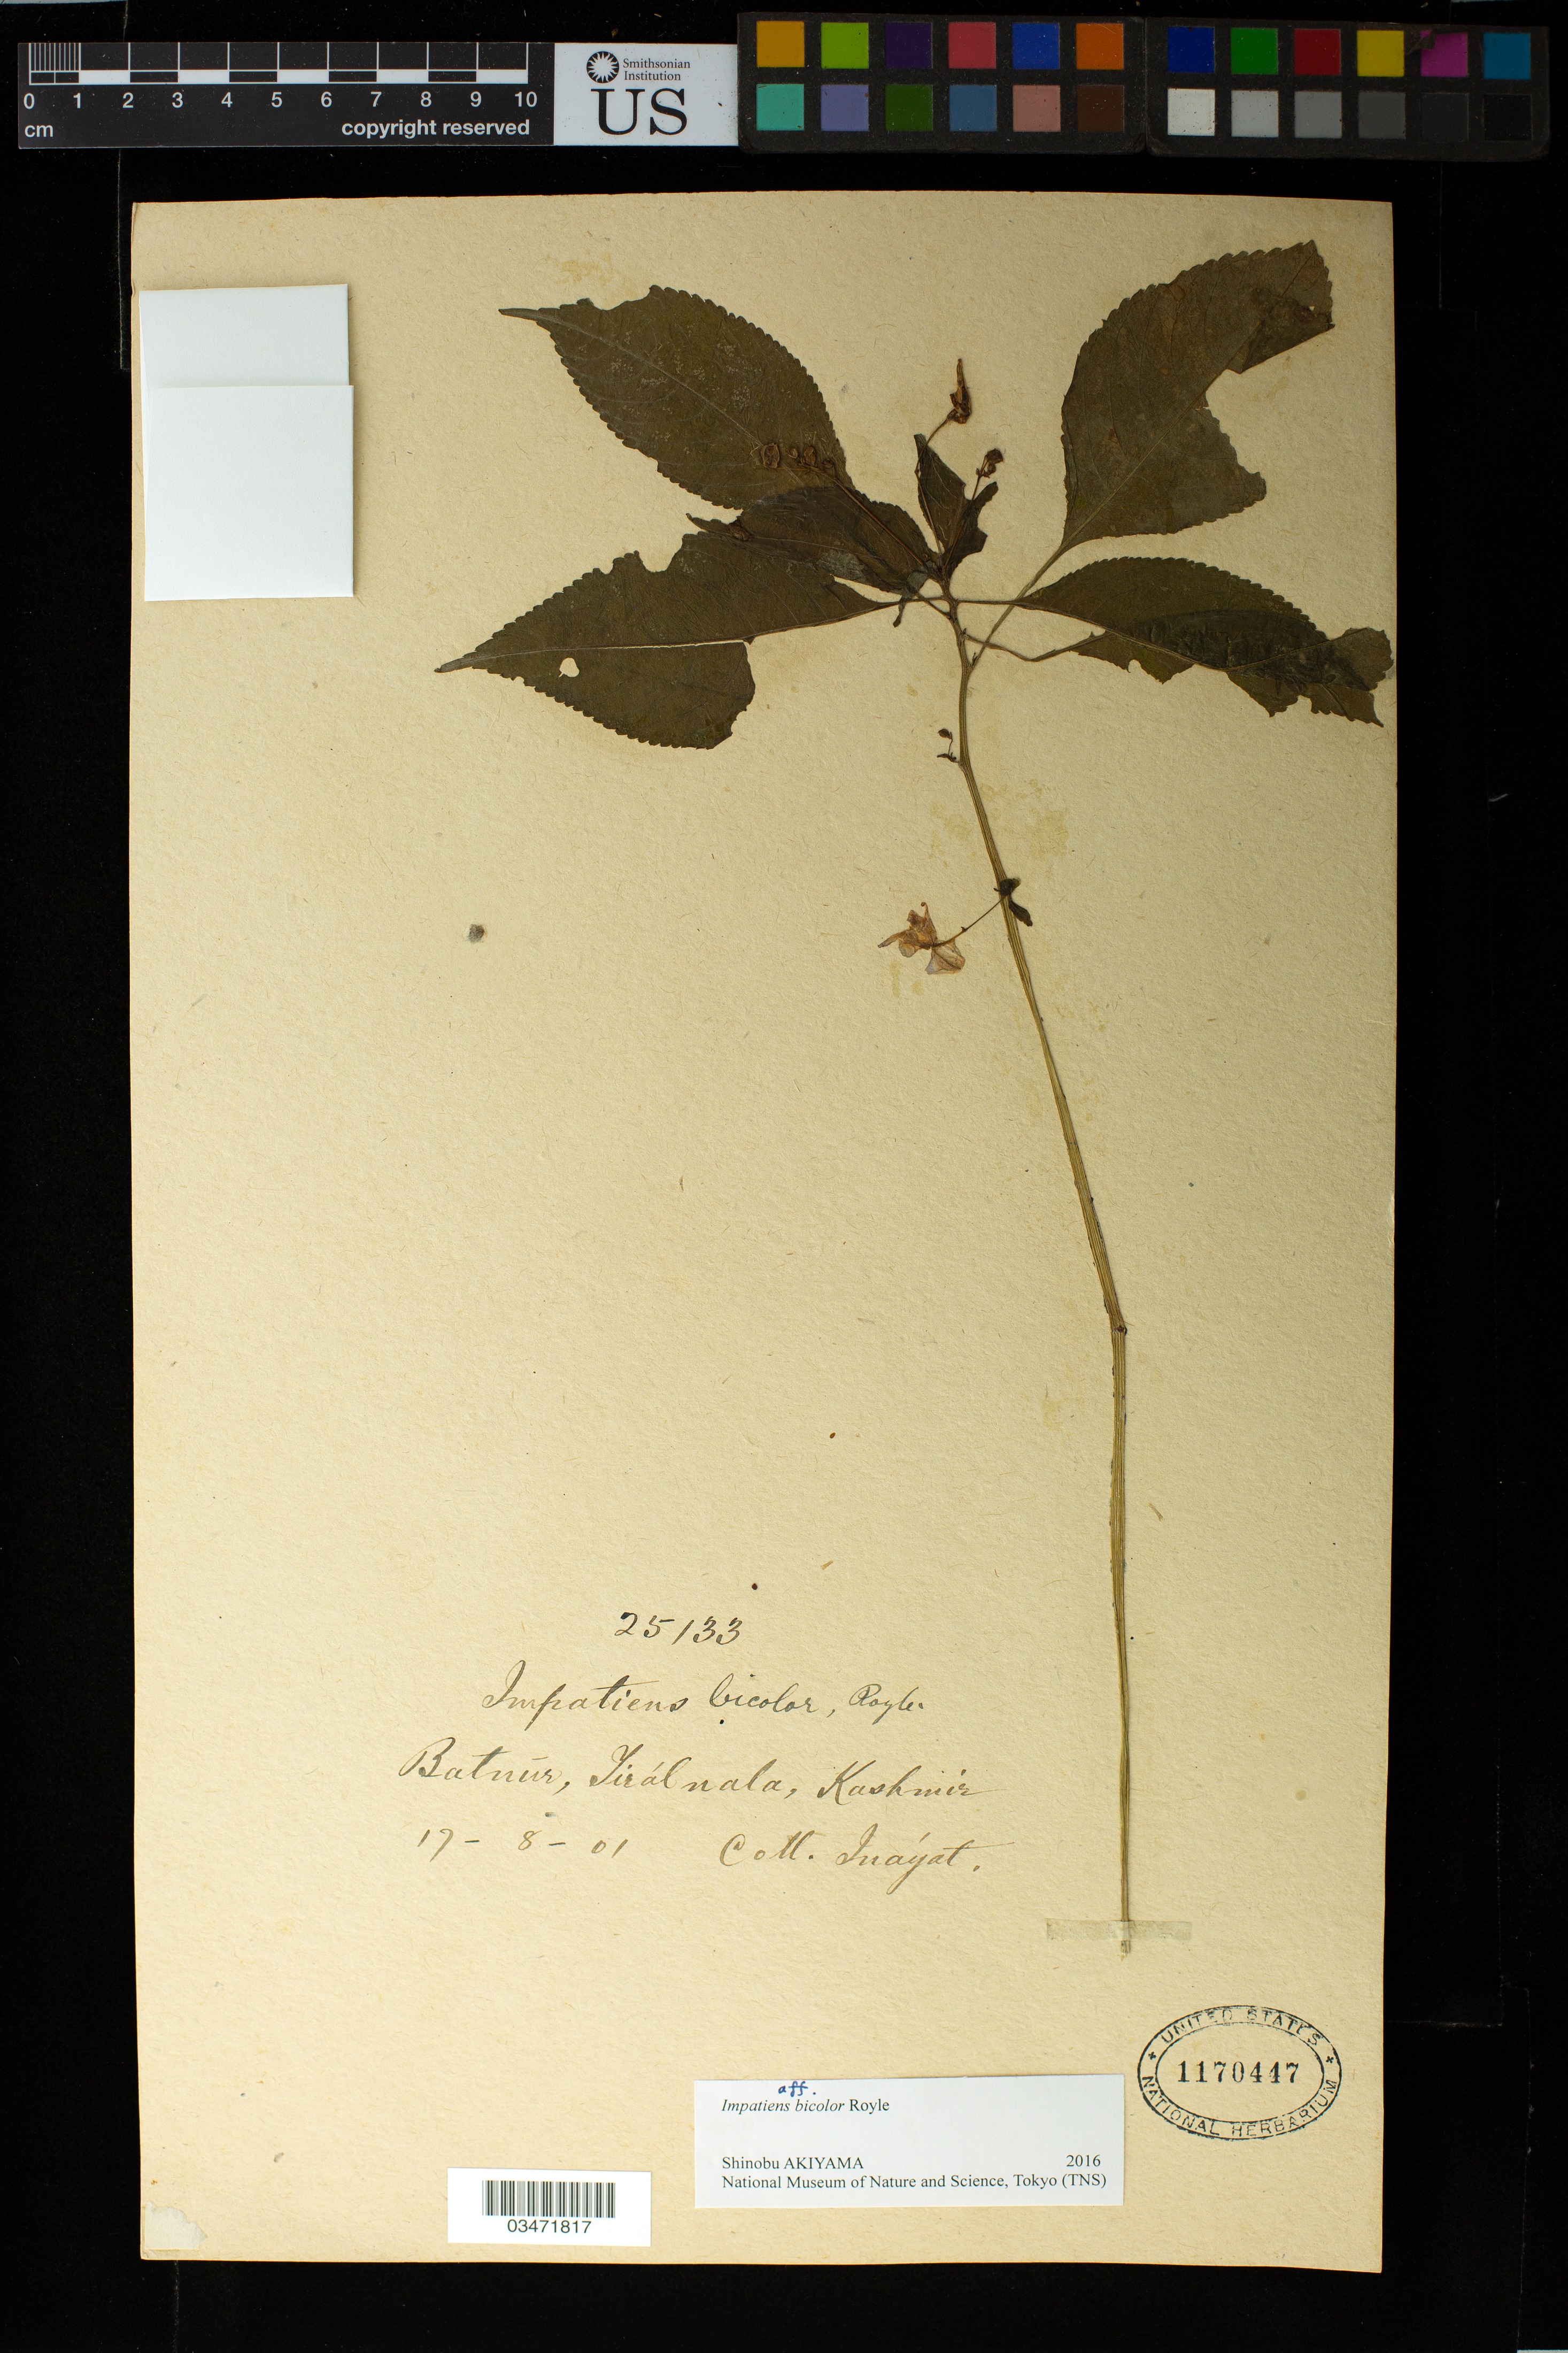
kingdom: Plantae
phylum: Tracheophyta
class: Magnoliopsida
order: Ericales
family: Balsaminaceae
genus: Impatiens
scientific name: Impatiens bicolor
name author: Royle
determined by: Akiyama, Shinobu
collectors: -. Inayat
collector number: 25133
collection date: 1901-08-17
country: India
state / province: Jammu and Kashmir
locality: Kashmir, Batnur, Tiralnala [?]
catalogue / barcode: US 1170447